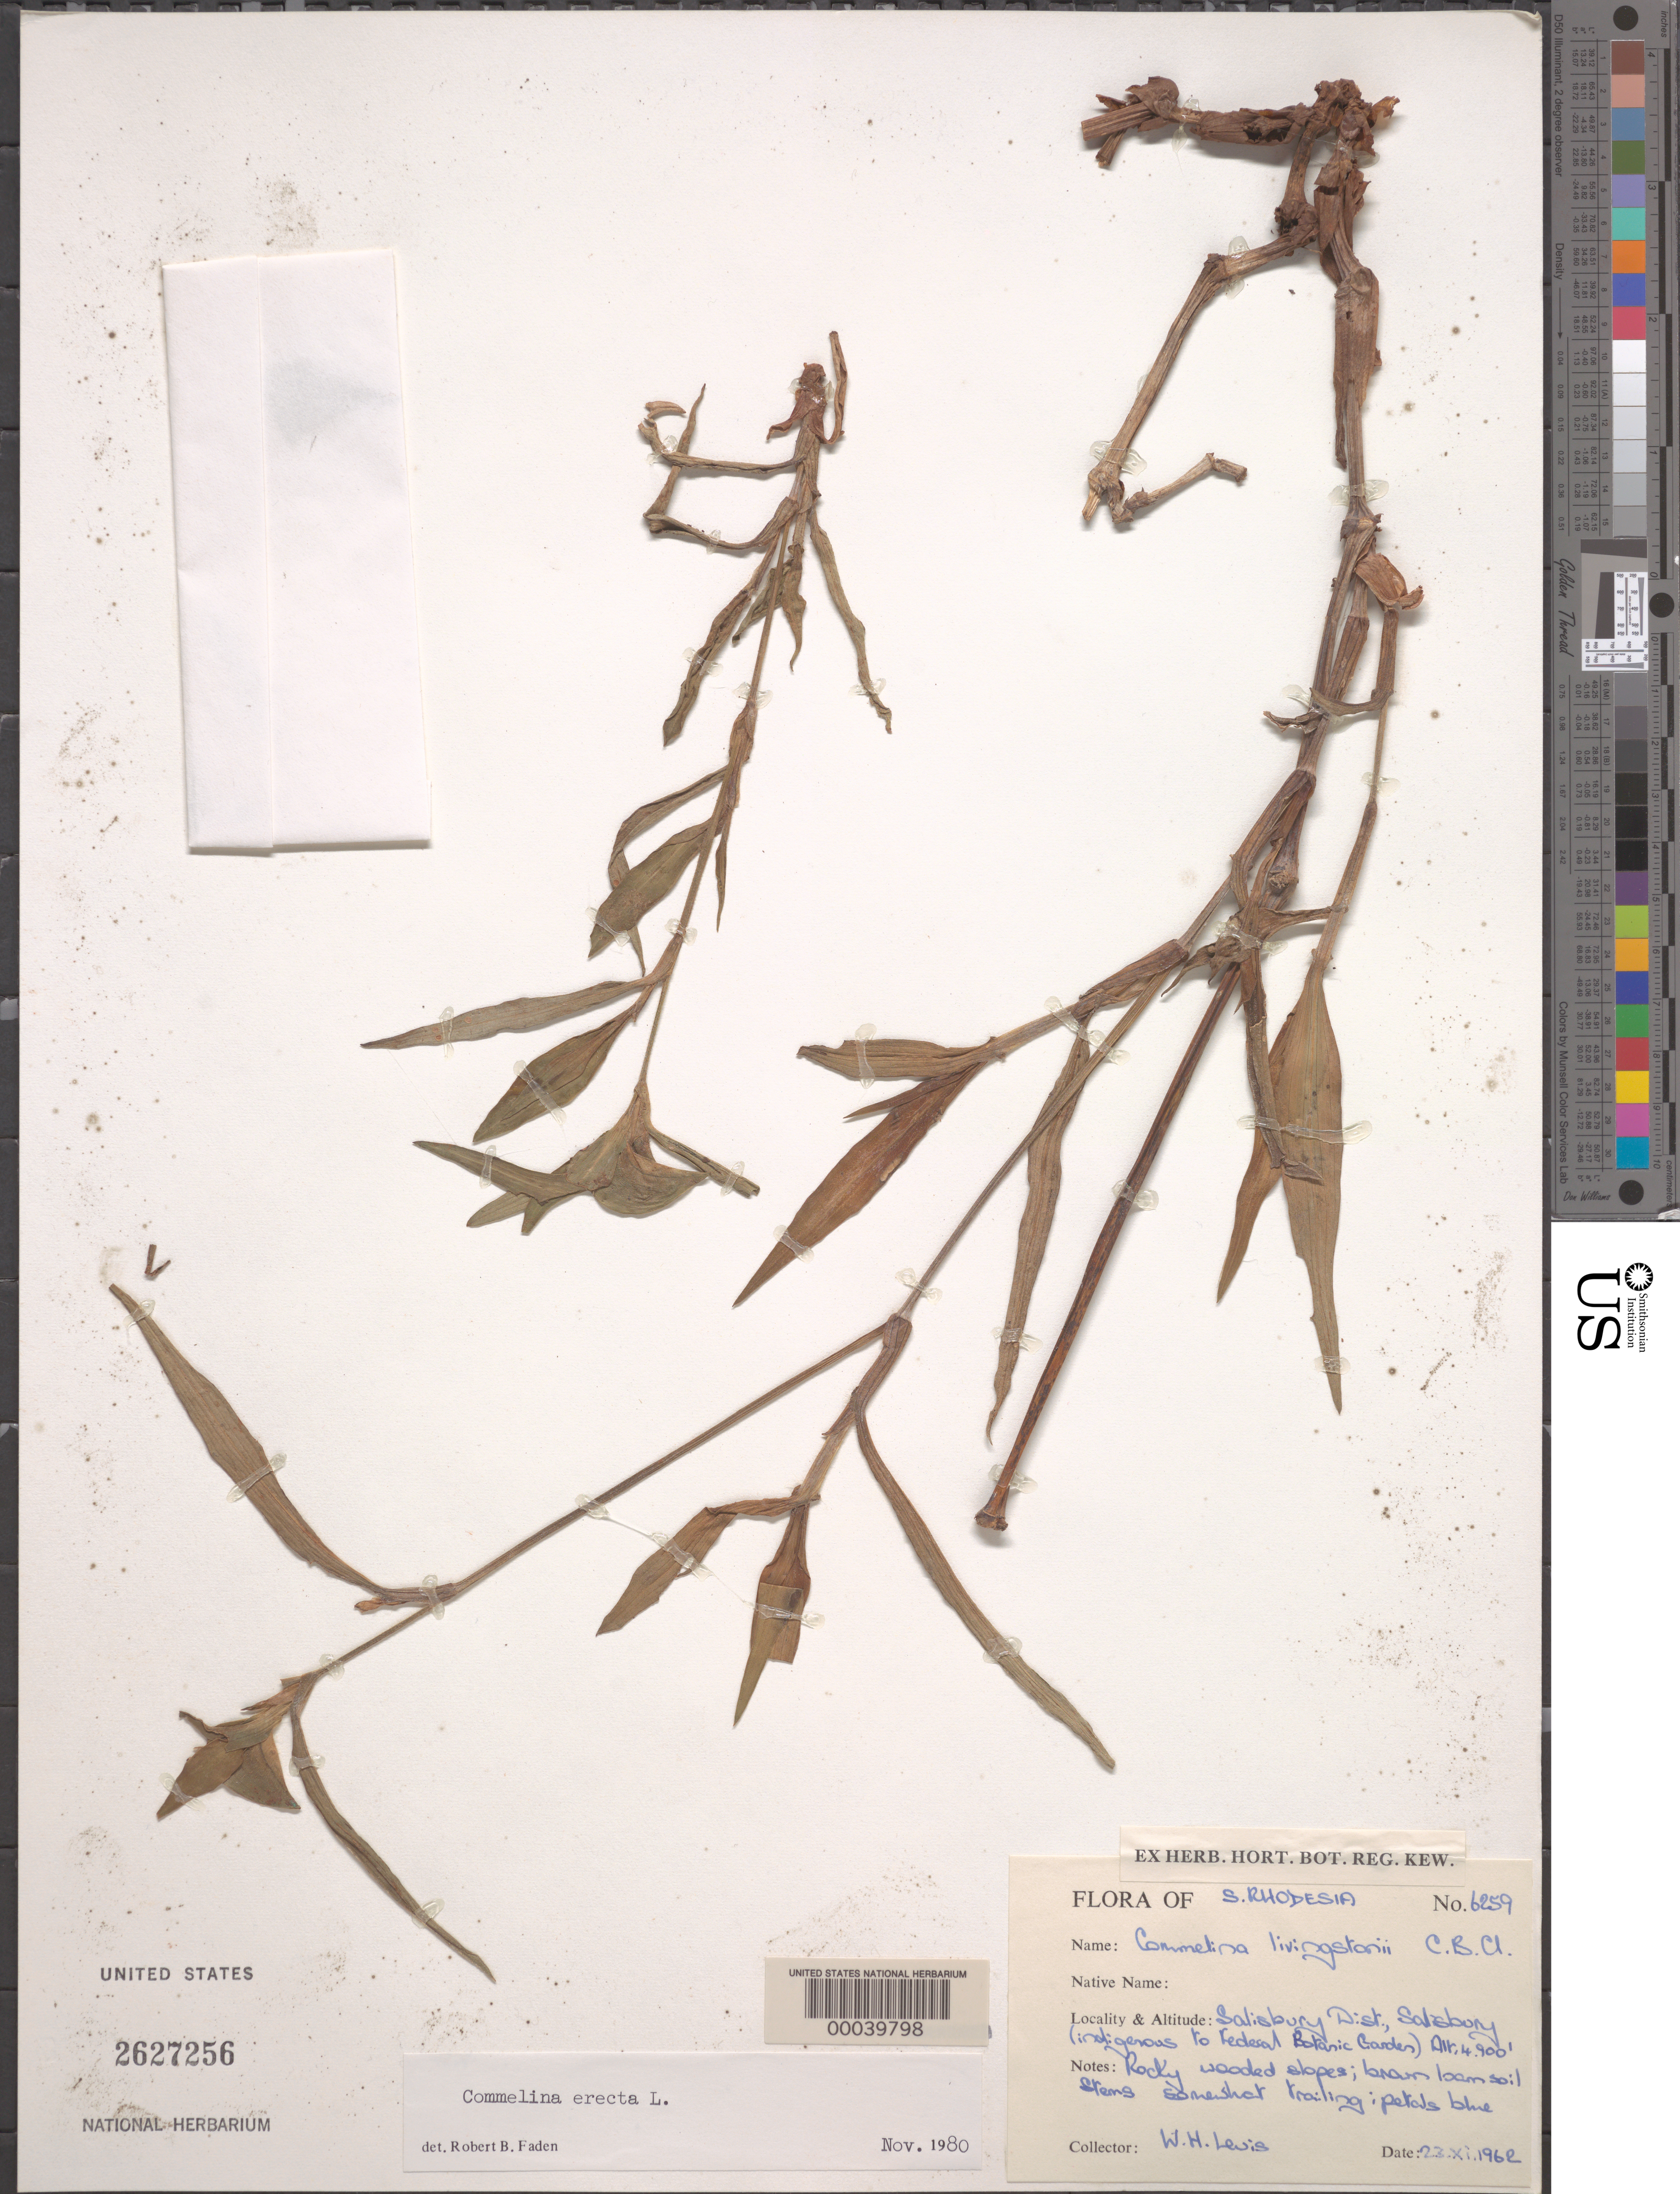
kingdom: Plantae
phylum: Tracheophyta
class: Liliopsida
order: Commelinales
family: Commelinaceae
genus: Commelina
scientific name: Commelina erecta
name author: L.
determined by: Faden, Robert B., (US), Smithsonian Institution - National Museum of Natural History (UNITED STATES)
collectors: W. H. Lewis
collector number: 6259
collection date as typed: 23 Nov 1962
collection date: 1962-11-23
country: Zimbabwe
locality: Salidbury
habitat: Rocky, wooded slopes; brown loam soil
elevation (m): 1495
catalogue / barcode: US 2627256